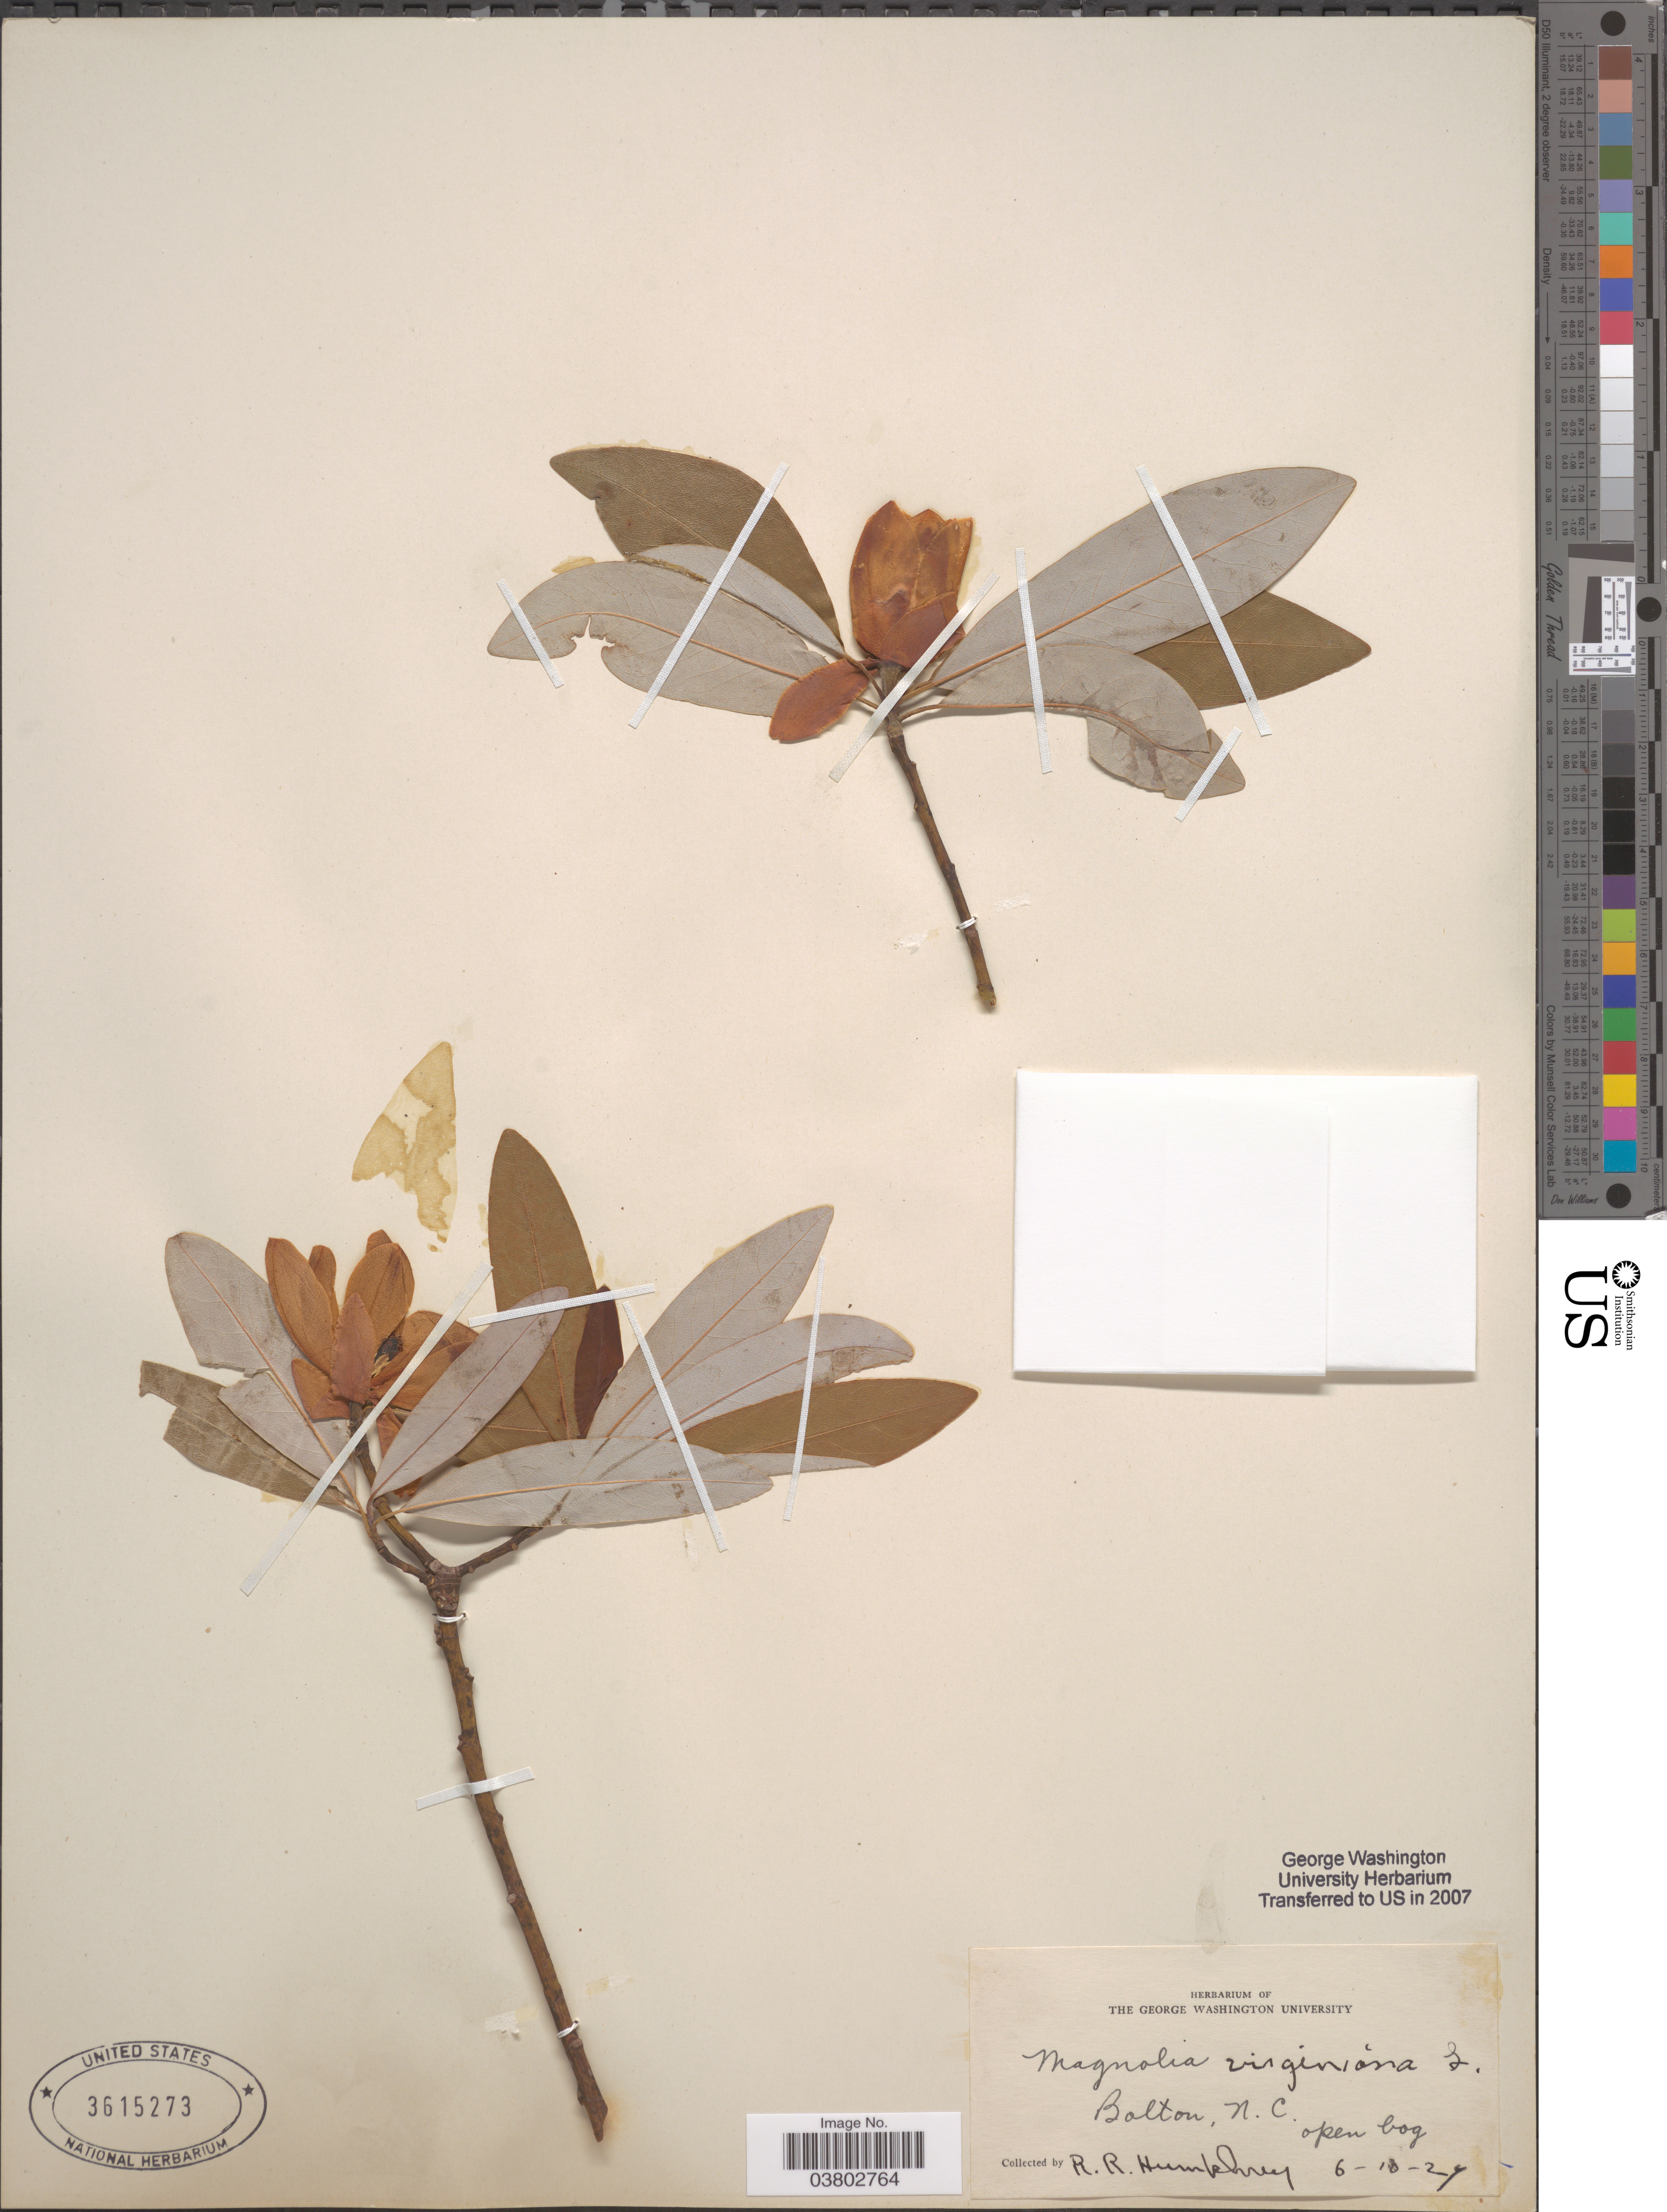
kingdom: Plantae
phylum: Tracheophyta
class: Magnoliopsida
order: Magnoliales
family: Magnoliaceae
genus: Magnolia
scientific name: Magnolia virginiana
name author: L.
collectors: R. Humphrey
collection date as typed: Transcribed d/m/y: 10/6/27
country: United States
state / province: North Carolina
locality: Bolton.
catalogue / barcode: US 3615273